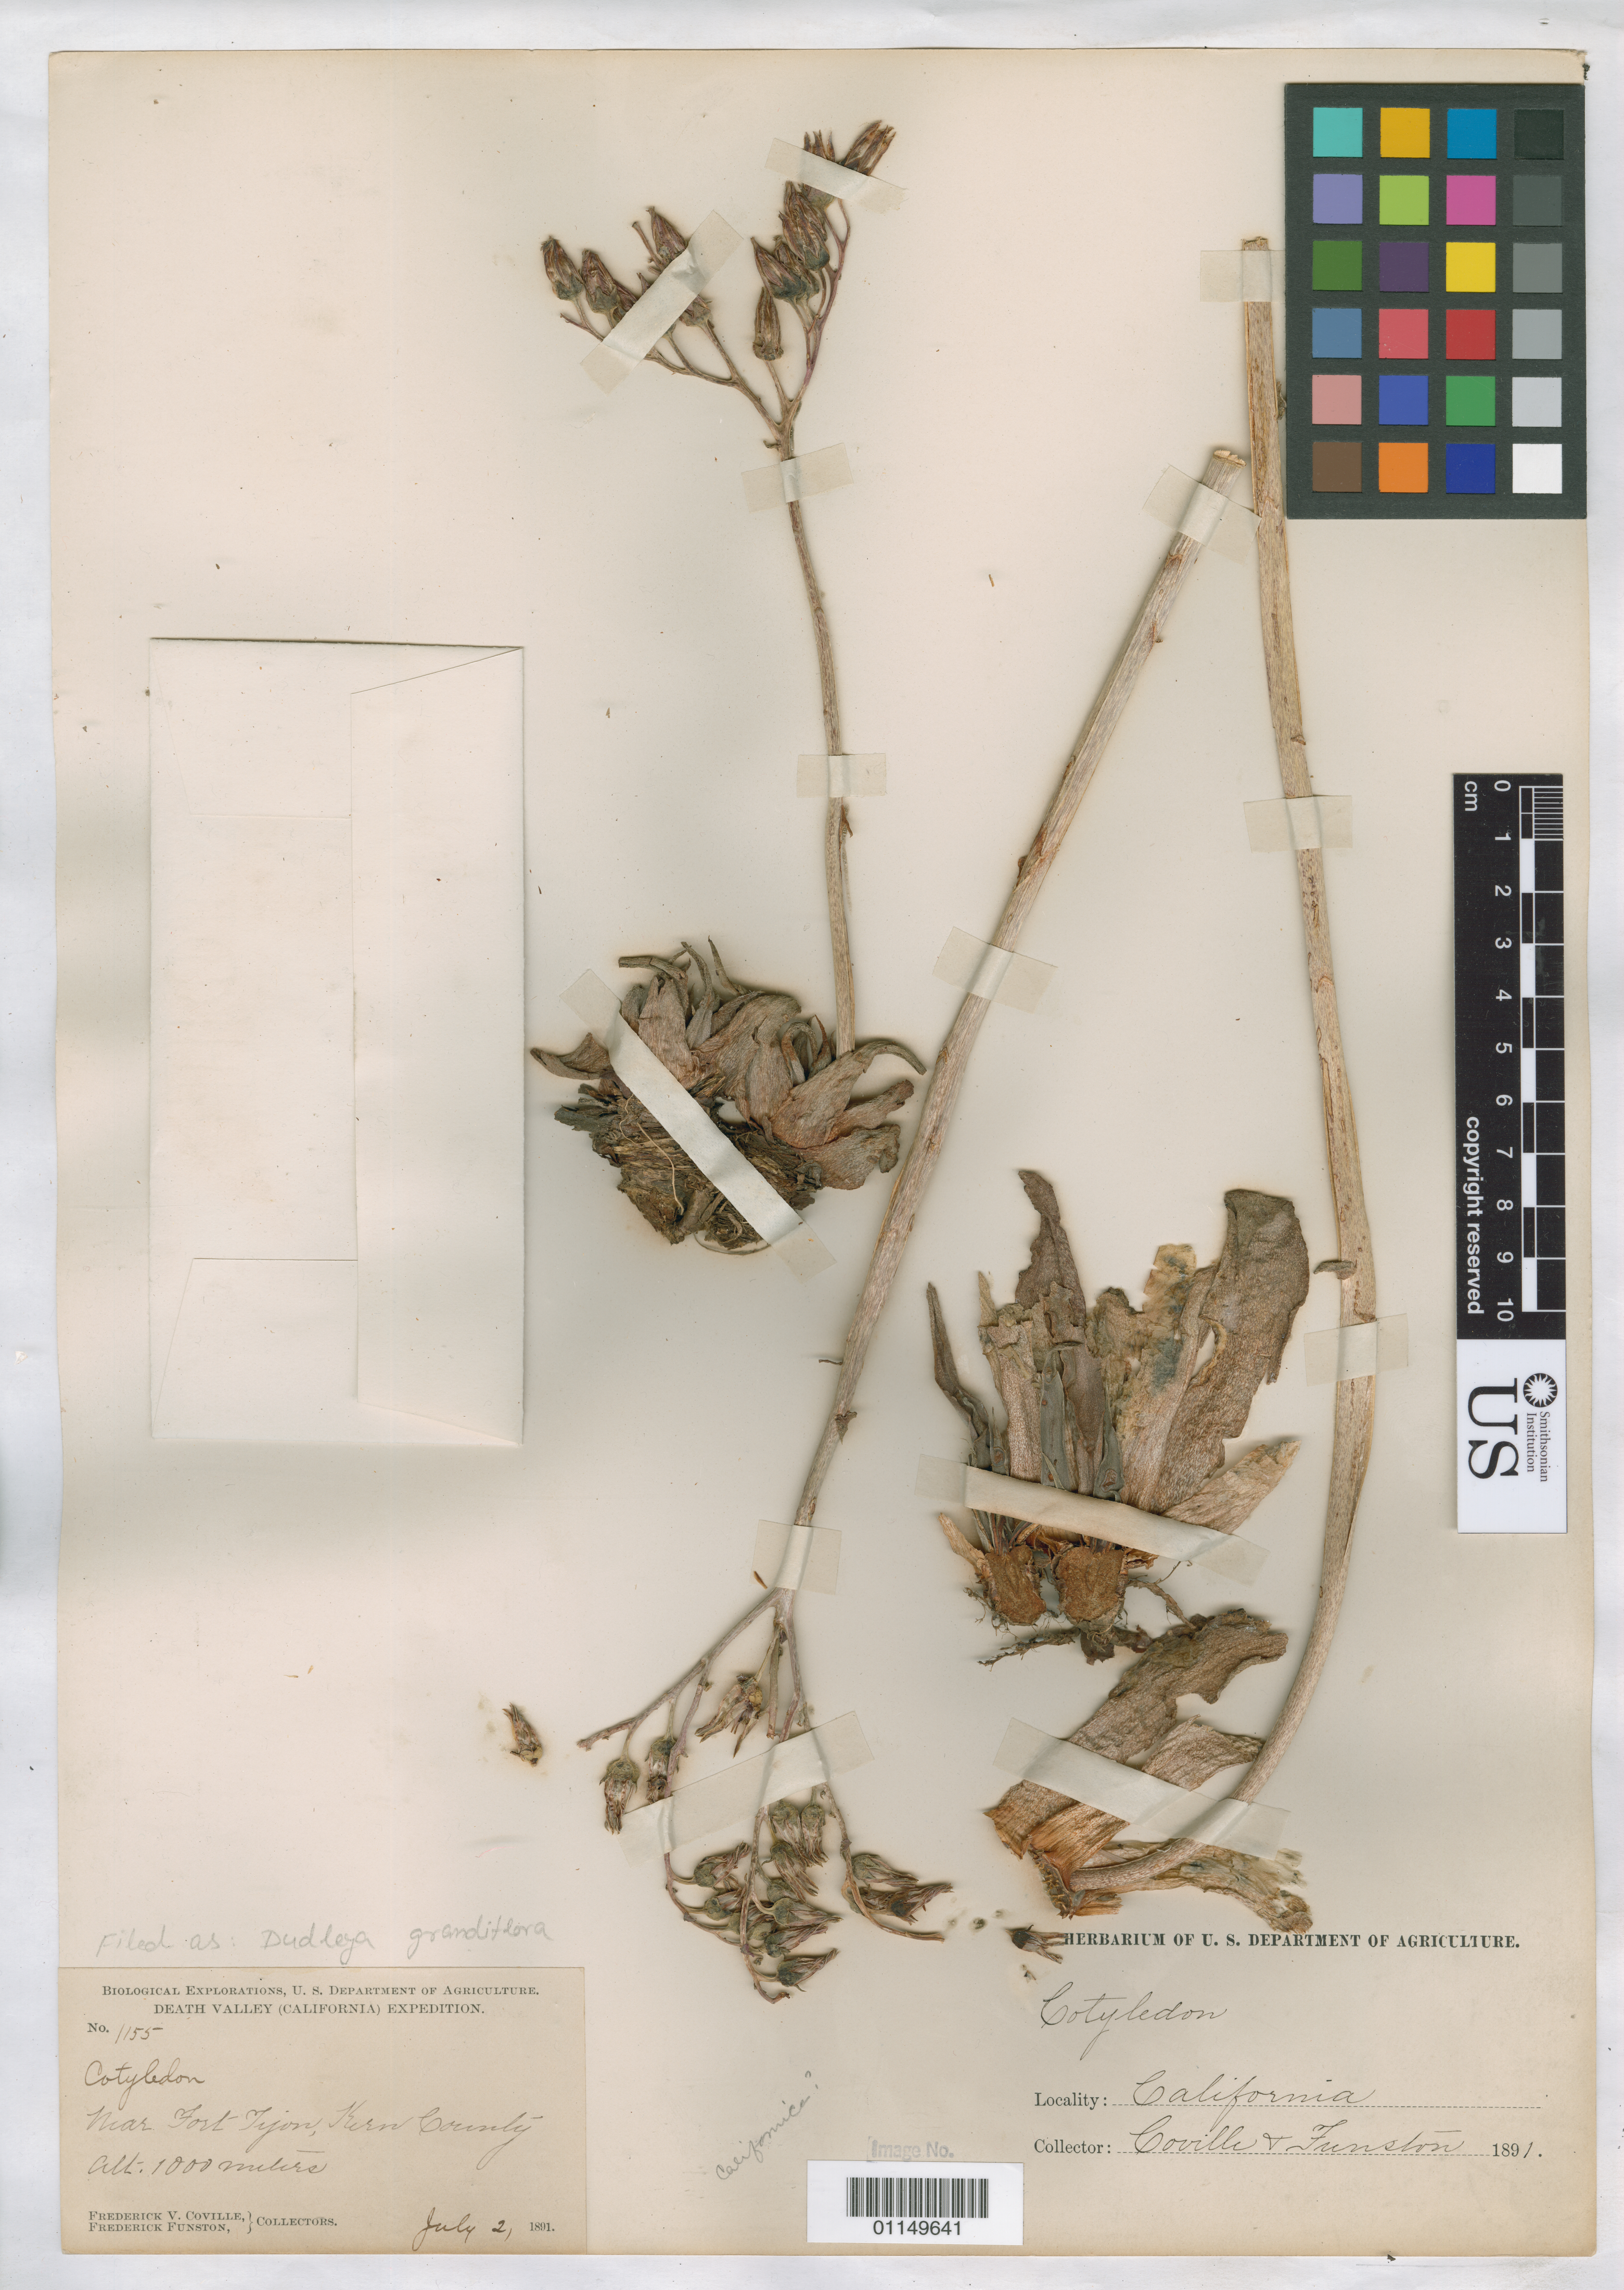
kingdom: Plantae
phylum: Tracheophyta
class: Magnoliopsida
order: Saxifragales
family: Crassulaceae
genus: Dudleya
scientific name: Dudleya grandiflora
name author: Rose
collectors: F. V. Coville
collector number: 1155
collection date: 1891-07-02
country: United States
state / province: California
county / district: Kern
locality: Near Fort Tejon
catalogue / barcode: US 99041